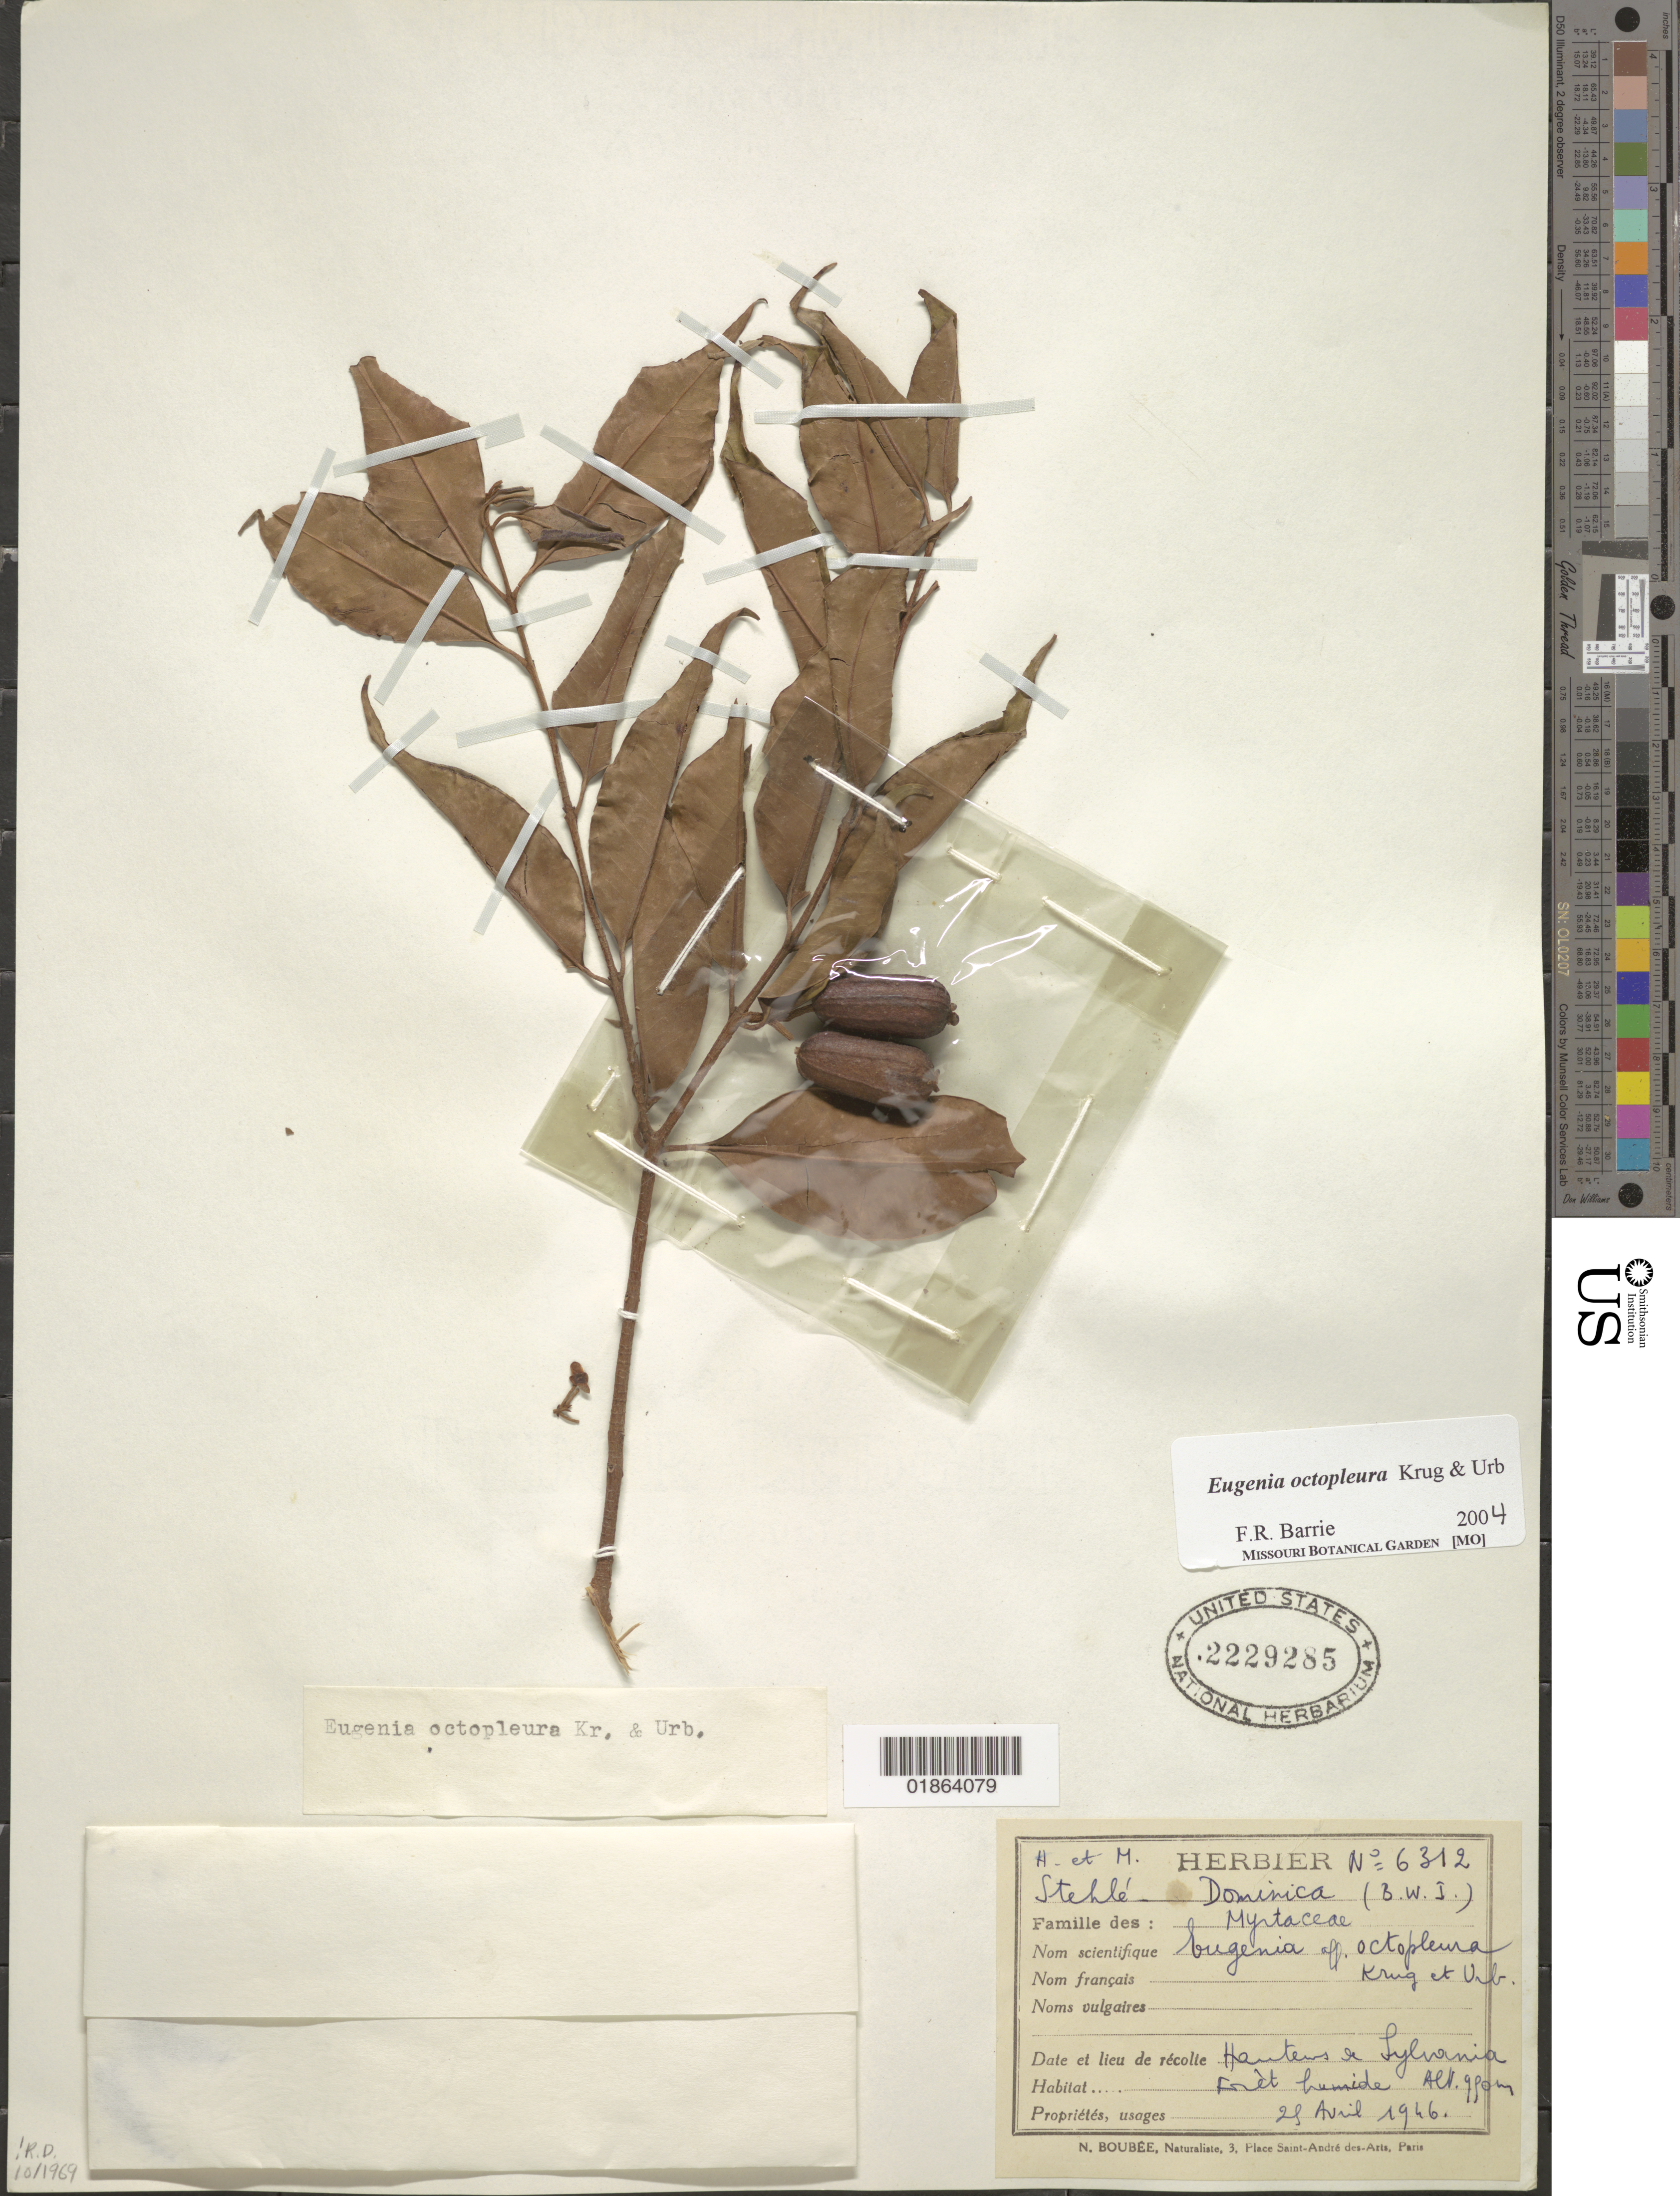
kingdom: Plantae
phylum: Tracheophyta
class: Magnoliopsida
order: Myrtales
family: Myrtaceae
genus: Eugenia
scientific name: Eugenia octopleura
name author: Krug & Urb.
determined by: Barrie, F. R.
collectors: H. Stehlé & M. Stehlé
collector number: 6312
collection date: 1946-04-25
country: Dominica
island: Dominica I.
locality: Hauteurs de Sylvania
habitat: Forêt humide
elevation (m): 950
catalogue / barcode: US 2229285